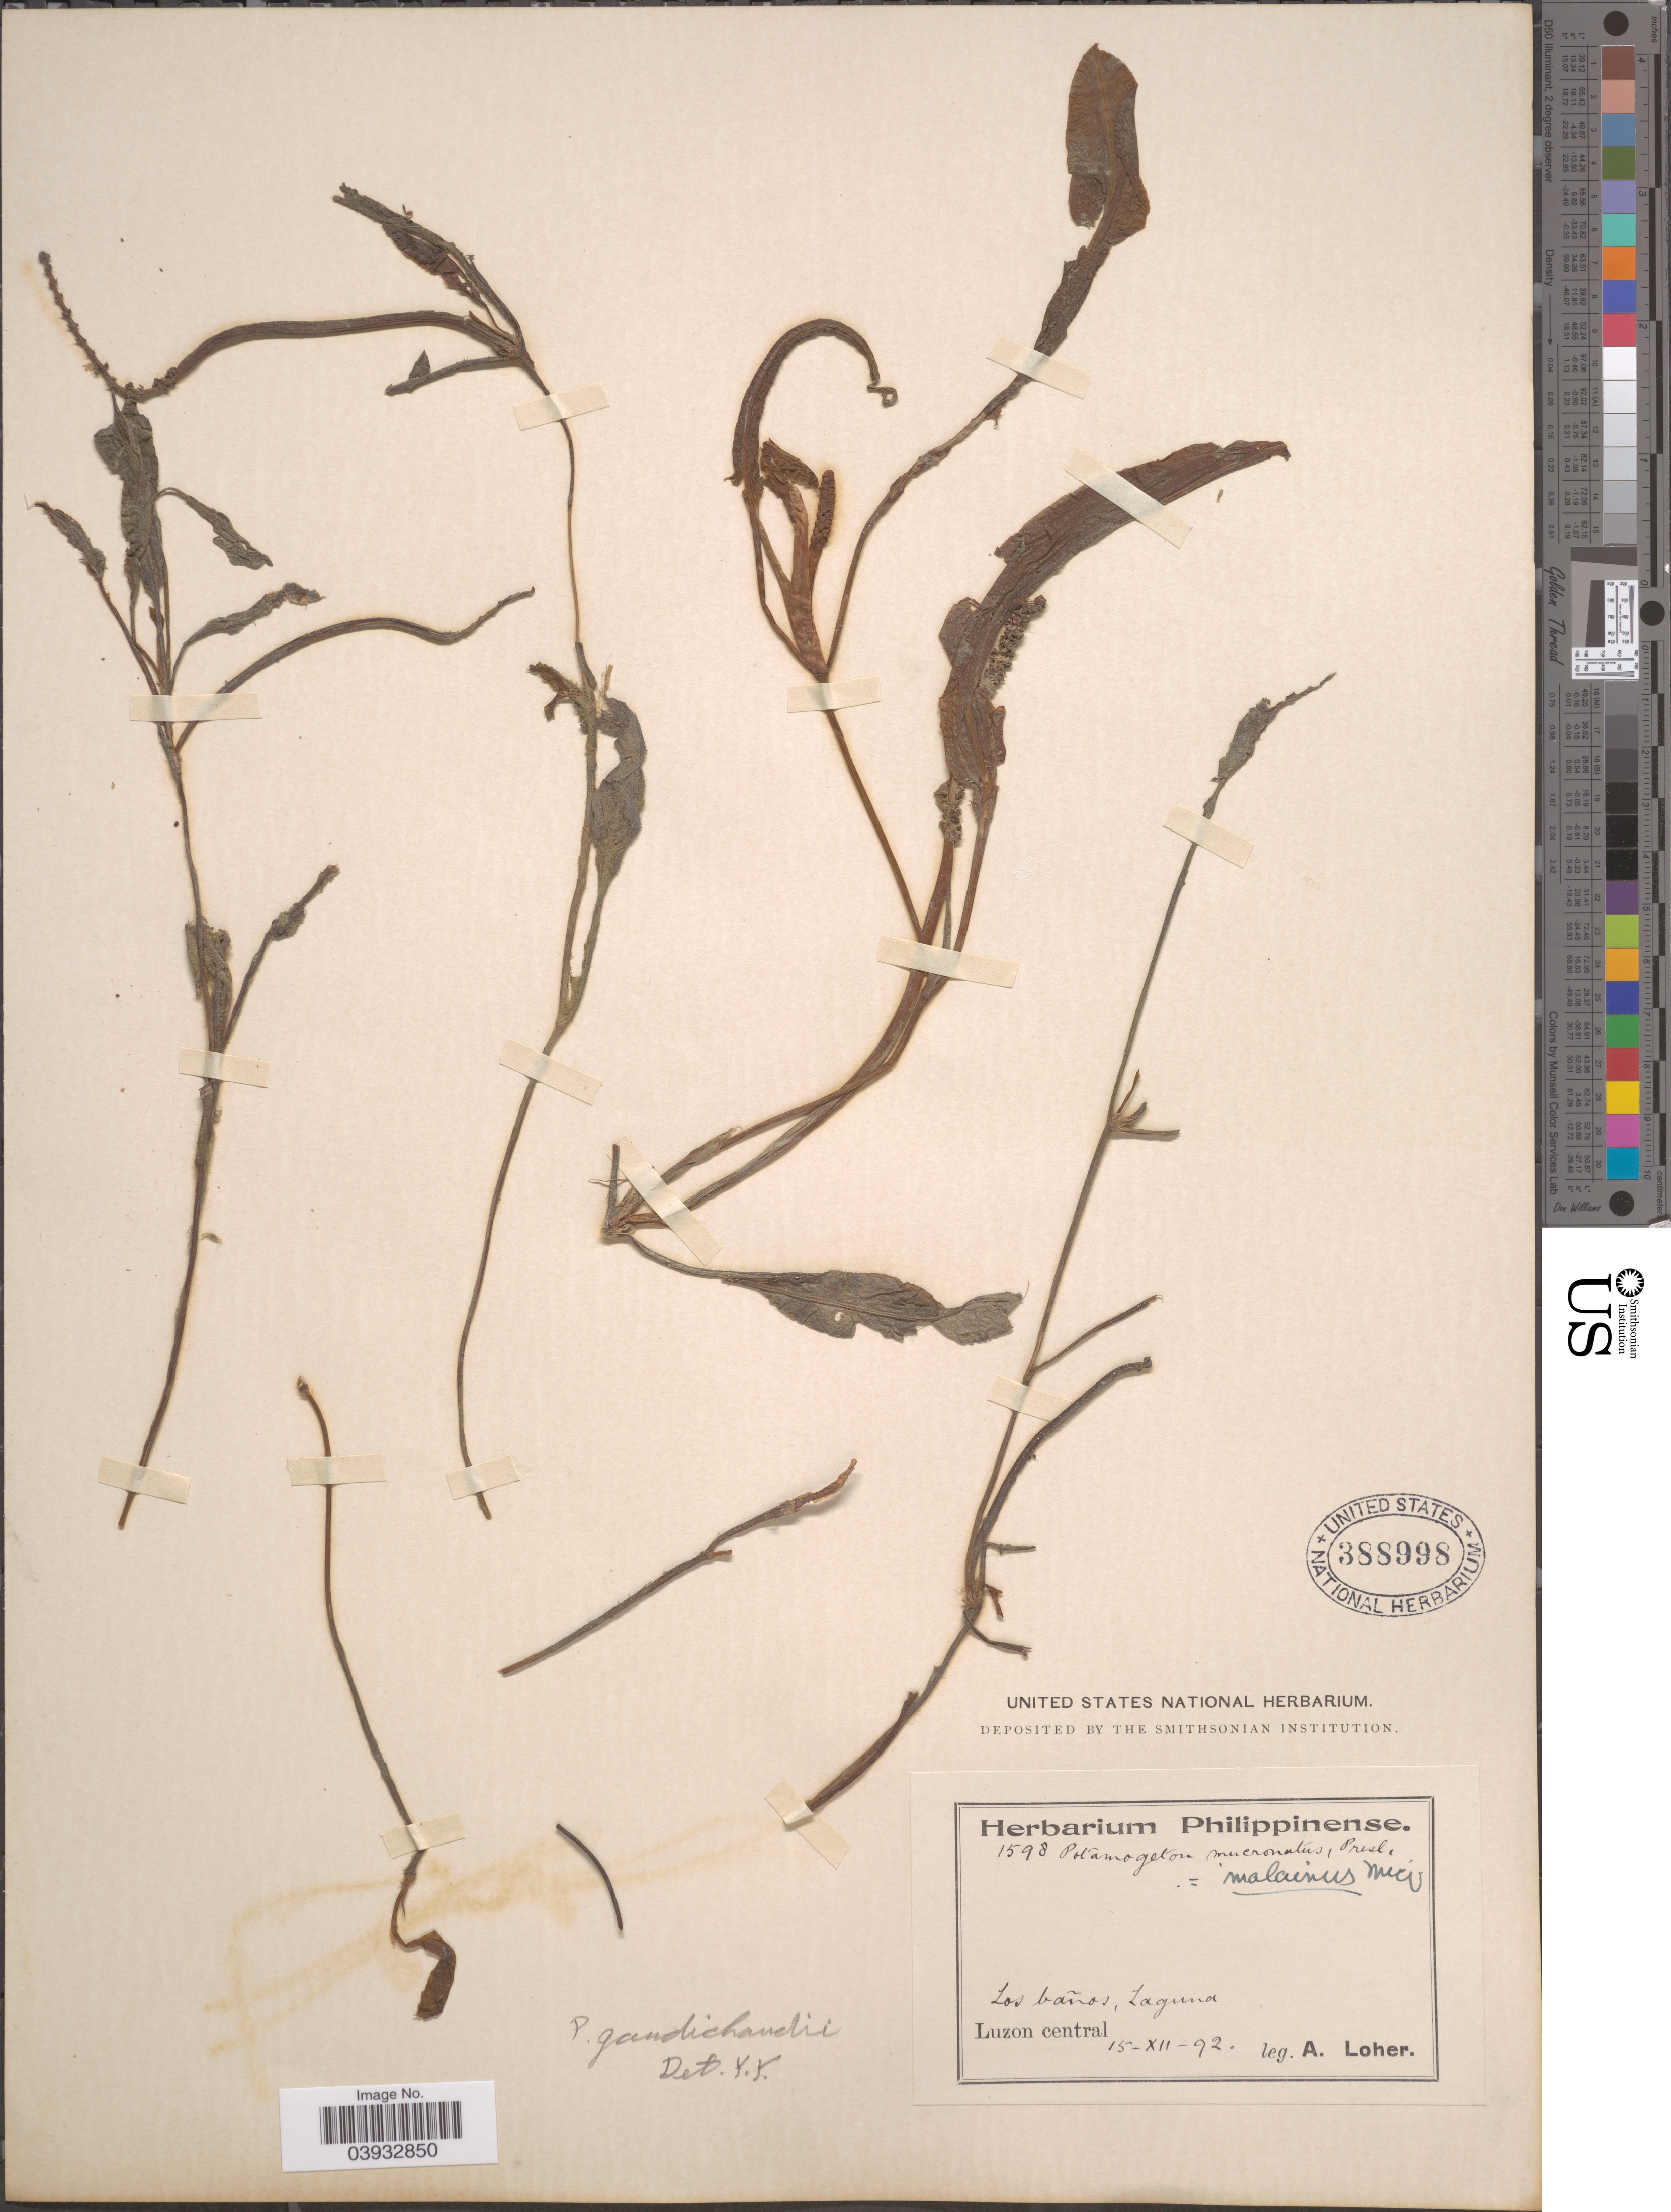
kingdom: Plantae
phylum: Tracheophyta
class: Liliopsida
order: Alismatales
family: Potamogetonaceae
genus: Potamogeton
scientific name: Potamogeton gaudichaudii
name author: Cham. & Schltdl.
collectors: A. Loher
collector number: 1598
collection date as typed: Transcribed d/m/y: 15/12/92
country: Philippines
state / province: Central Luzon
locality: Los baños, Laguna, Luzon central.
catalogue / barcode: US 388998